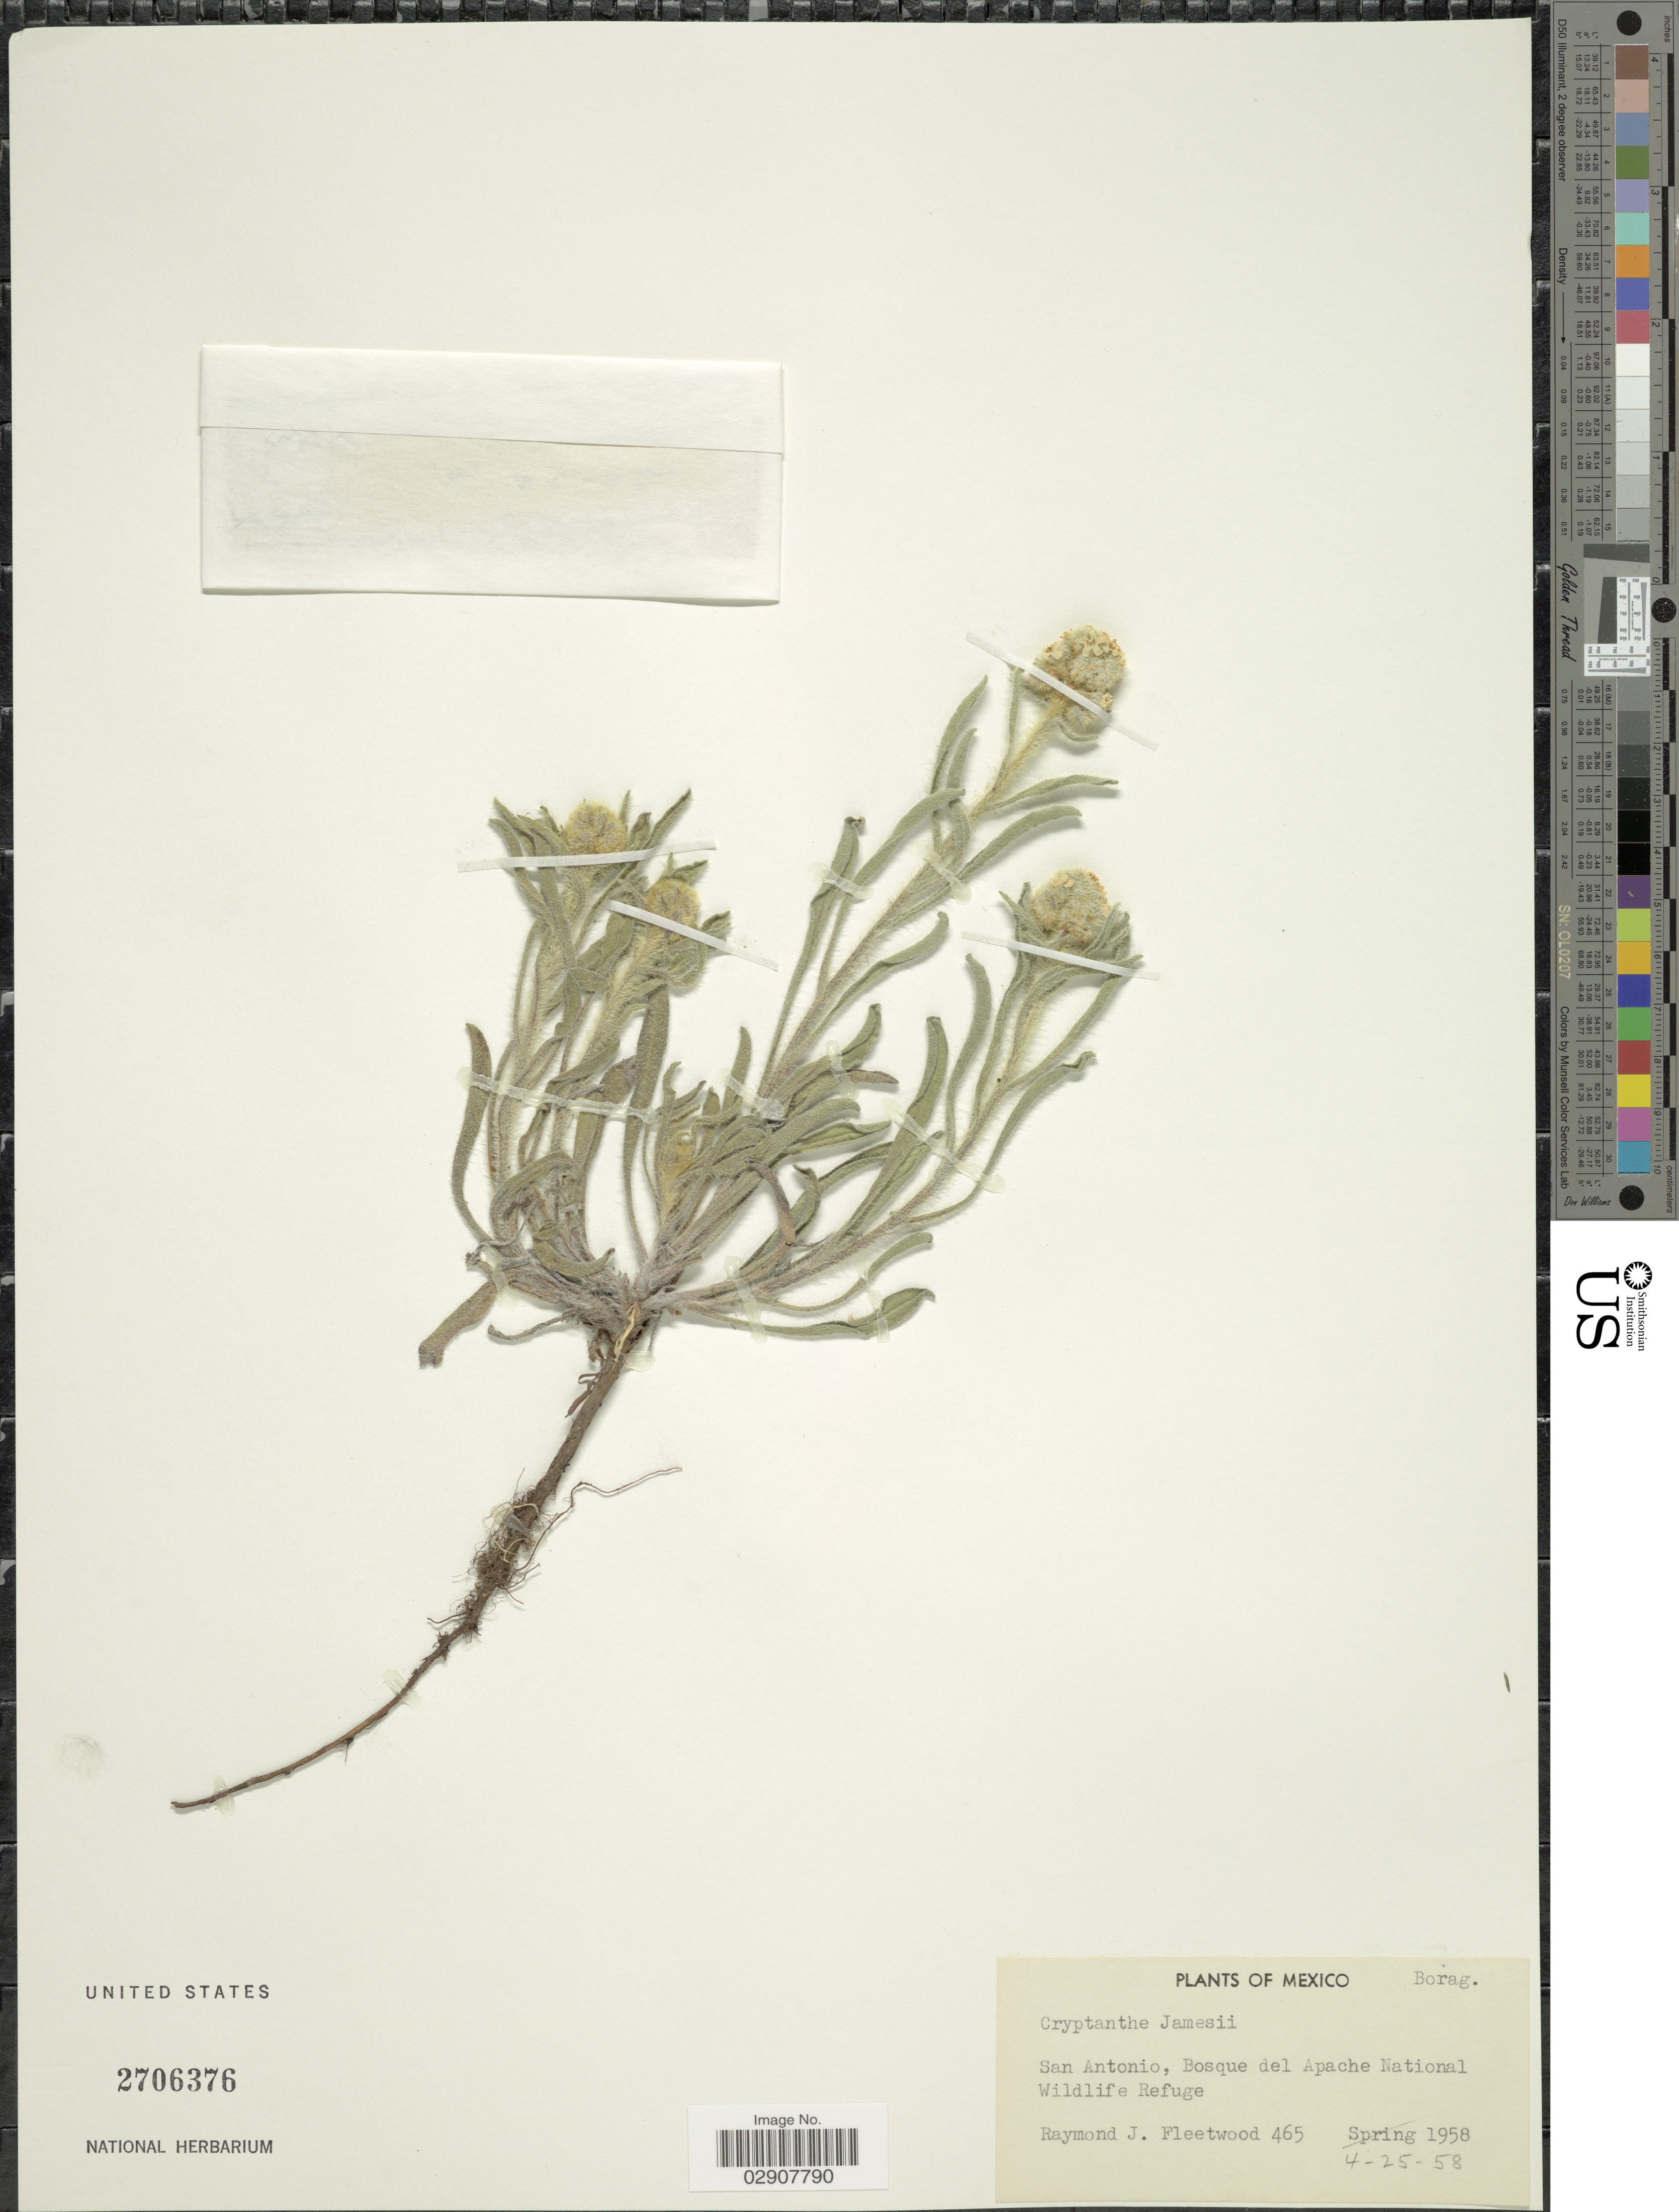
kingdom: Plantae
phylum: Tracheophyta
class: Magnoliopsida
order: Boraginales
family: Boraginaceae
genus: Cryptantha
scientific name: Cryptantha jamesii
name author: (Torr.) Payson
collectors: R. J. Fleetwood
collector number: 465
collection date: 1958-04-25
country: Mexico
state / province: México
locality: San Antonio, Bosque del Apache National Wildlife Refuge. Mexico.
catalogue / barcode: US 2706376